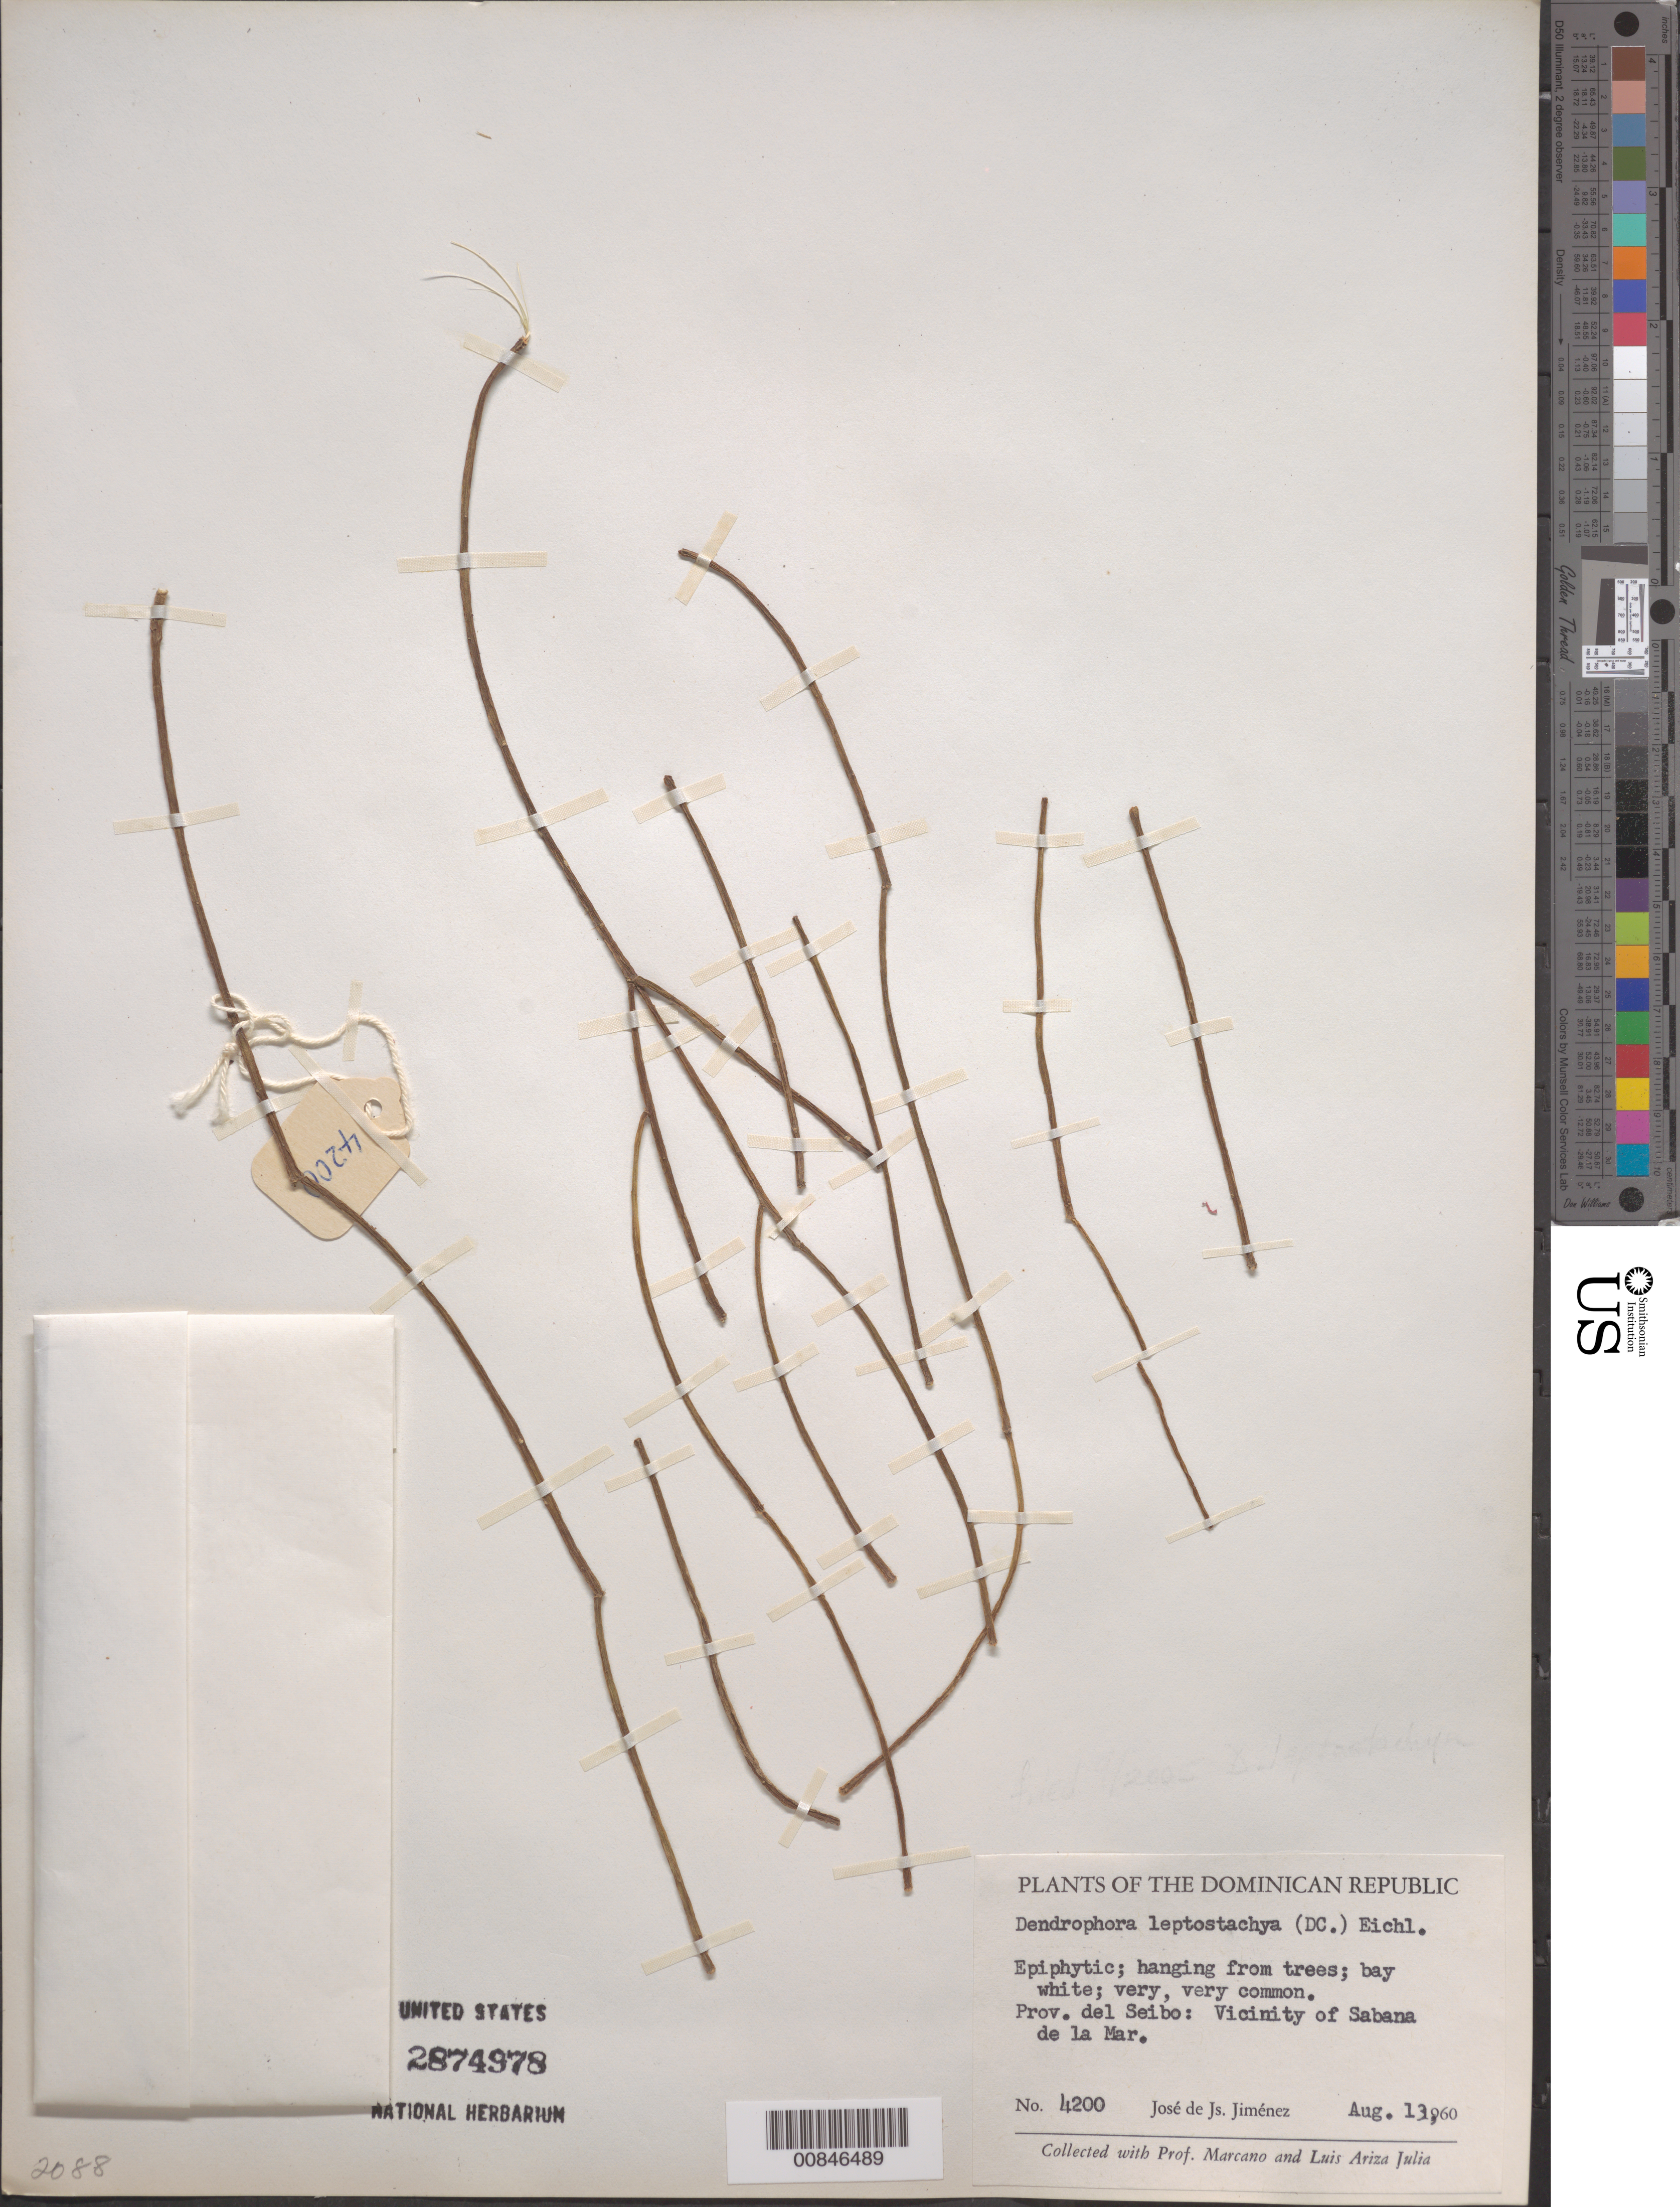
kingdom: Plantae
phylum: Tracheophyta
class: Magnoliopsida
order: Santalales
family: Viscaceae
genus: Dendrophthora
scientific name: Dendrophthora flagelliformis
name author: (Lam.) Krug & Urb.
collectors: J. J. Jiménez, E. J. Marcano F. & L. Ariza-Julia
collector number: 4200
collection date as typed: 13 Aug 1960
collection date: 1960-08-13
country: Dominican Republic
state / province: El Seibo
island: Hispaniola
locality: Vicinity of Sabana de la Mar.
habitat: Hanging from trees. Bay white.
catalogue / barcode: US 2874978